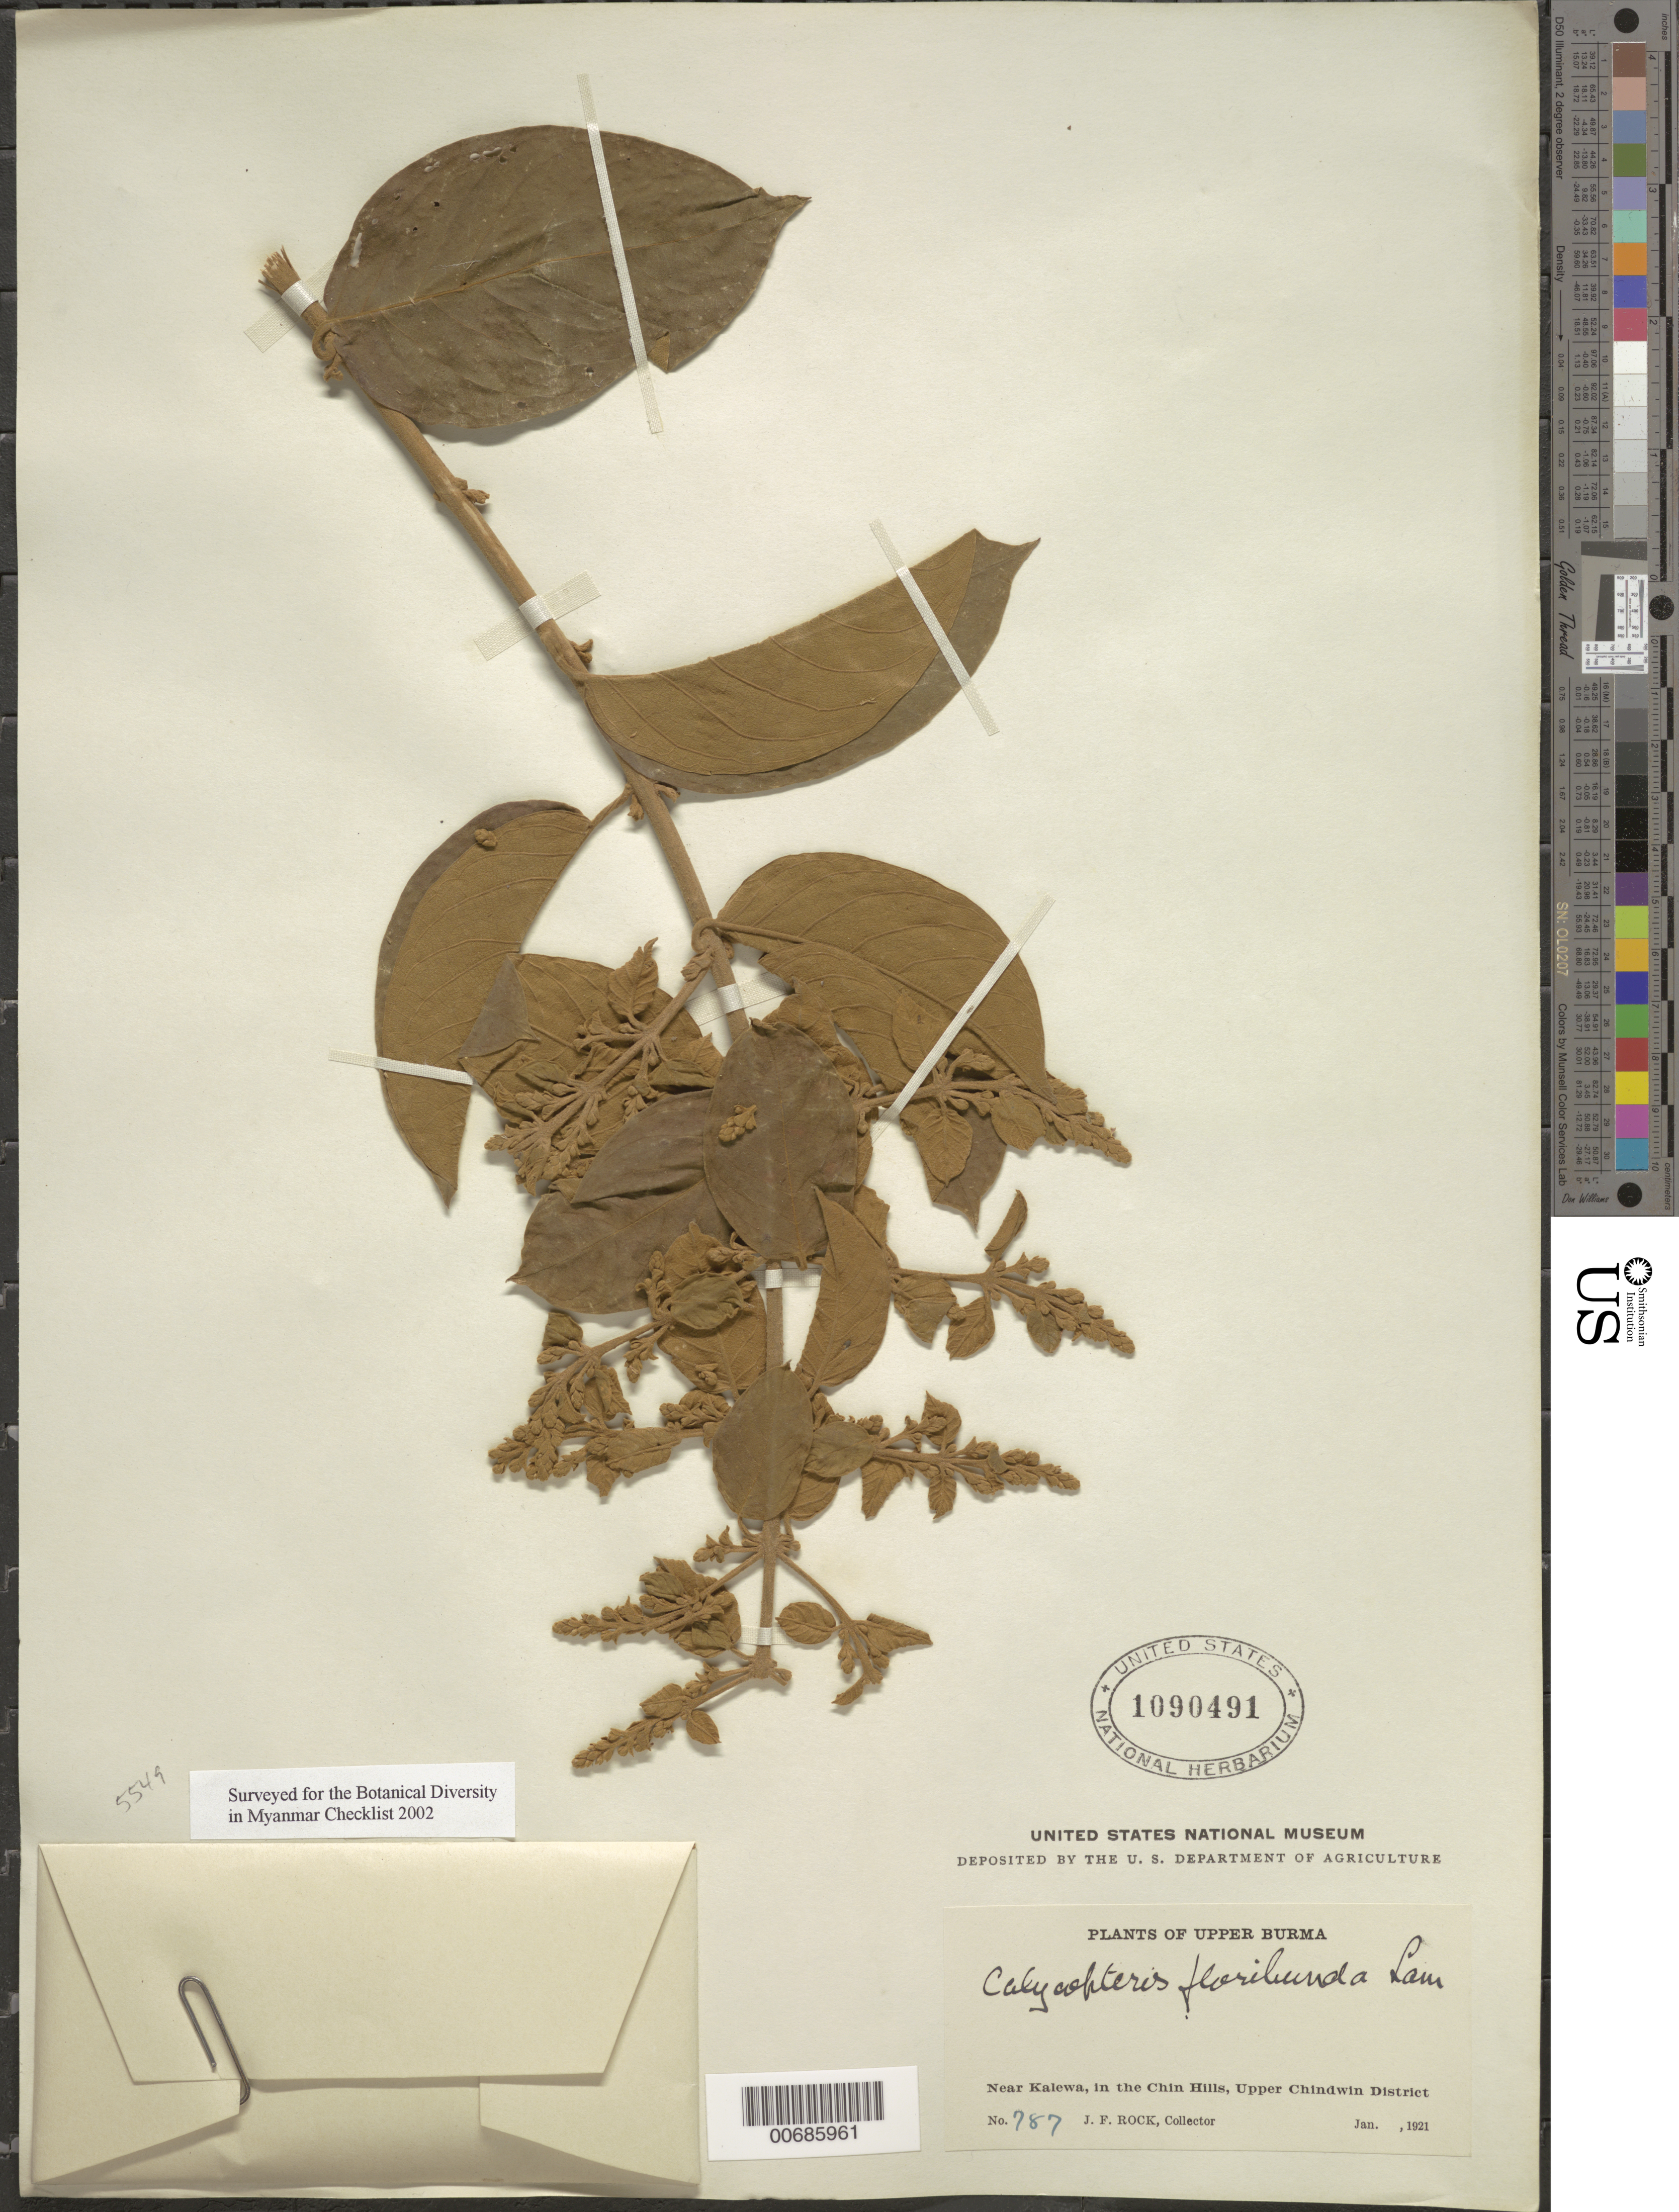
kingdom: Plantae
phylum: Tracheophyta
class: Magnoliopsida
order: Myrtales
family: Combretaceae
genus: Getonia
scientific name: Getonia floribunda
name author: Roxb.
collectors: J. F. Rock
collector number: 787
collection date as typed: Jan 1921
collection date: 1921-01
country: Myanmar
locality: Upper Chindwin Dist., near Kalewa, Chin Hills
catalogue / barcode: US 1900491